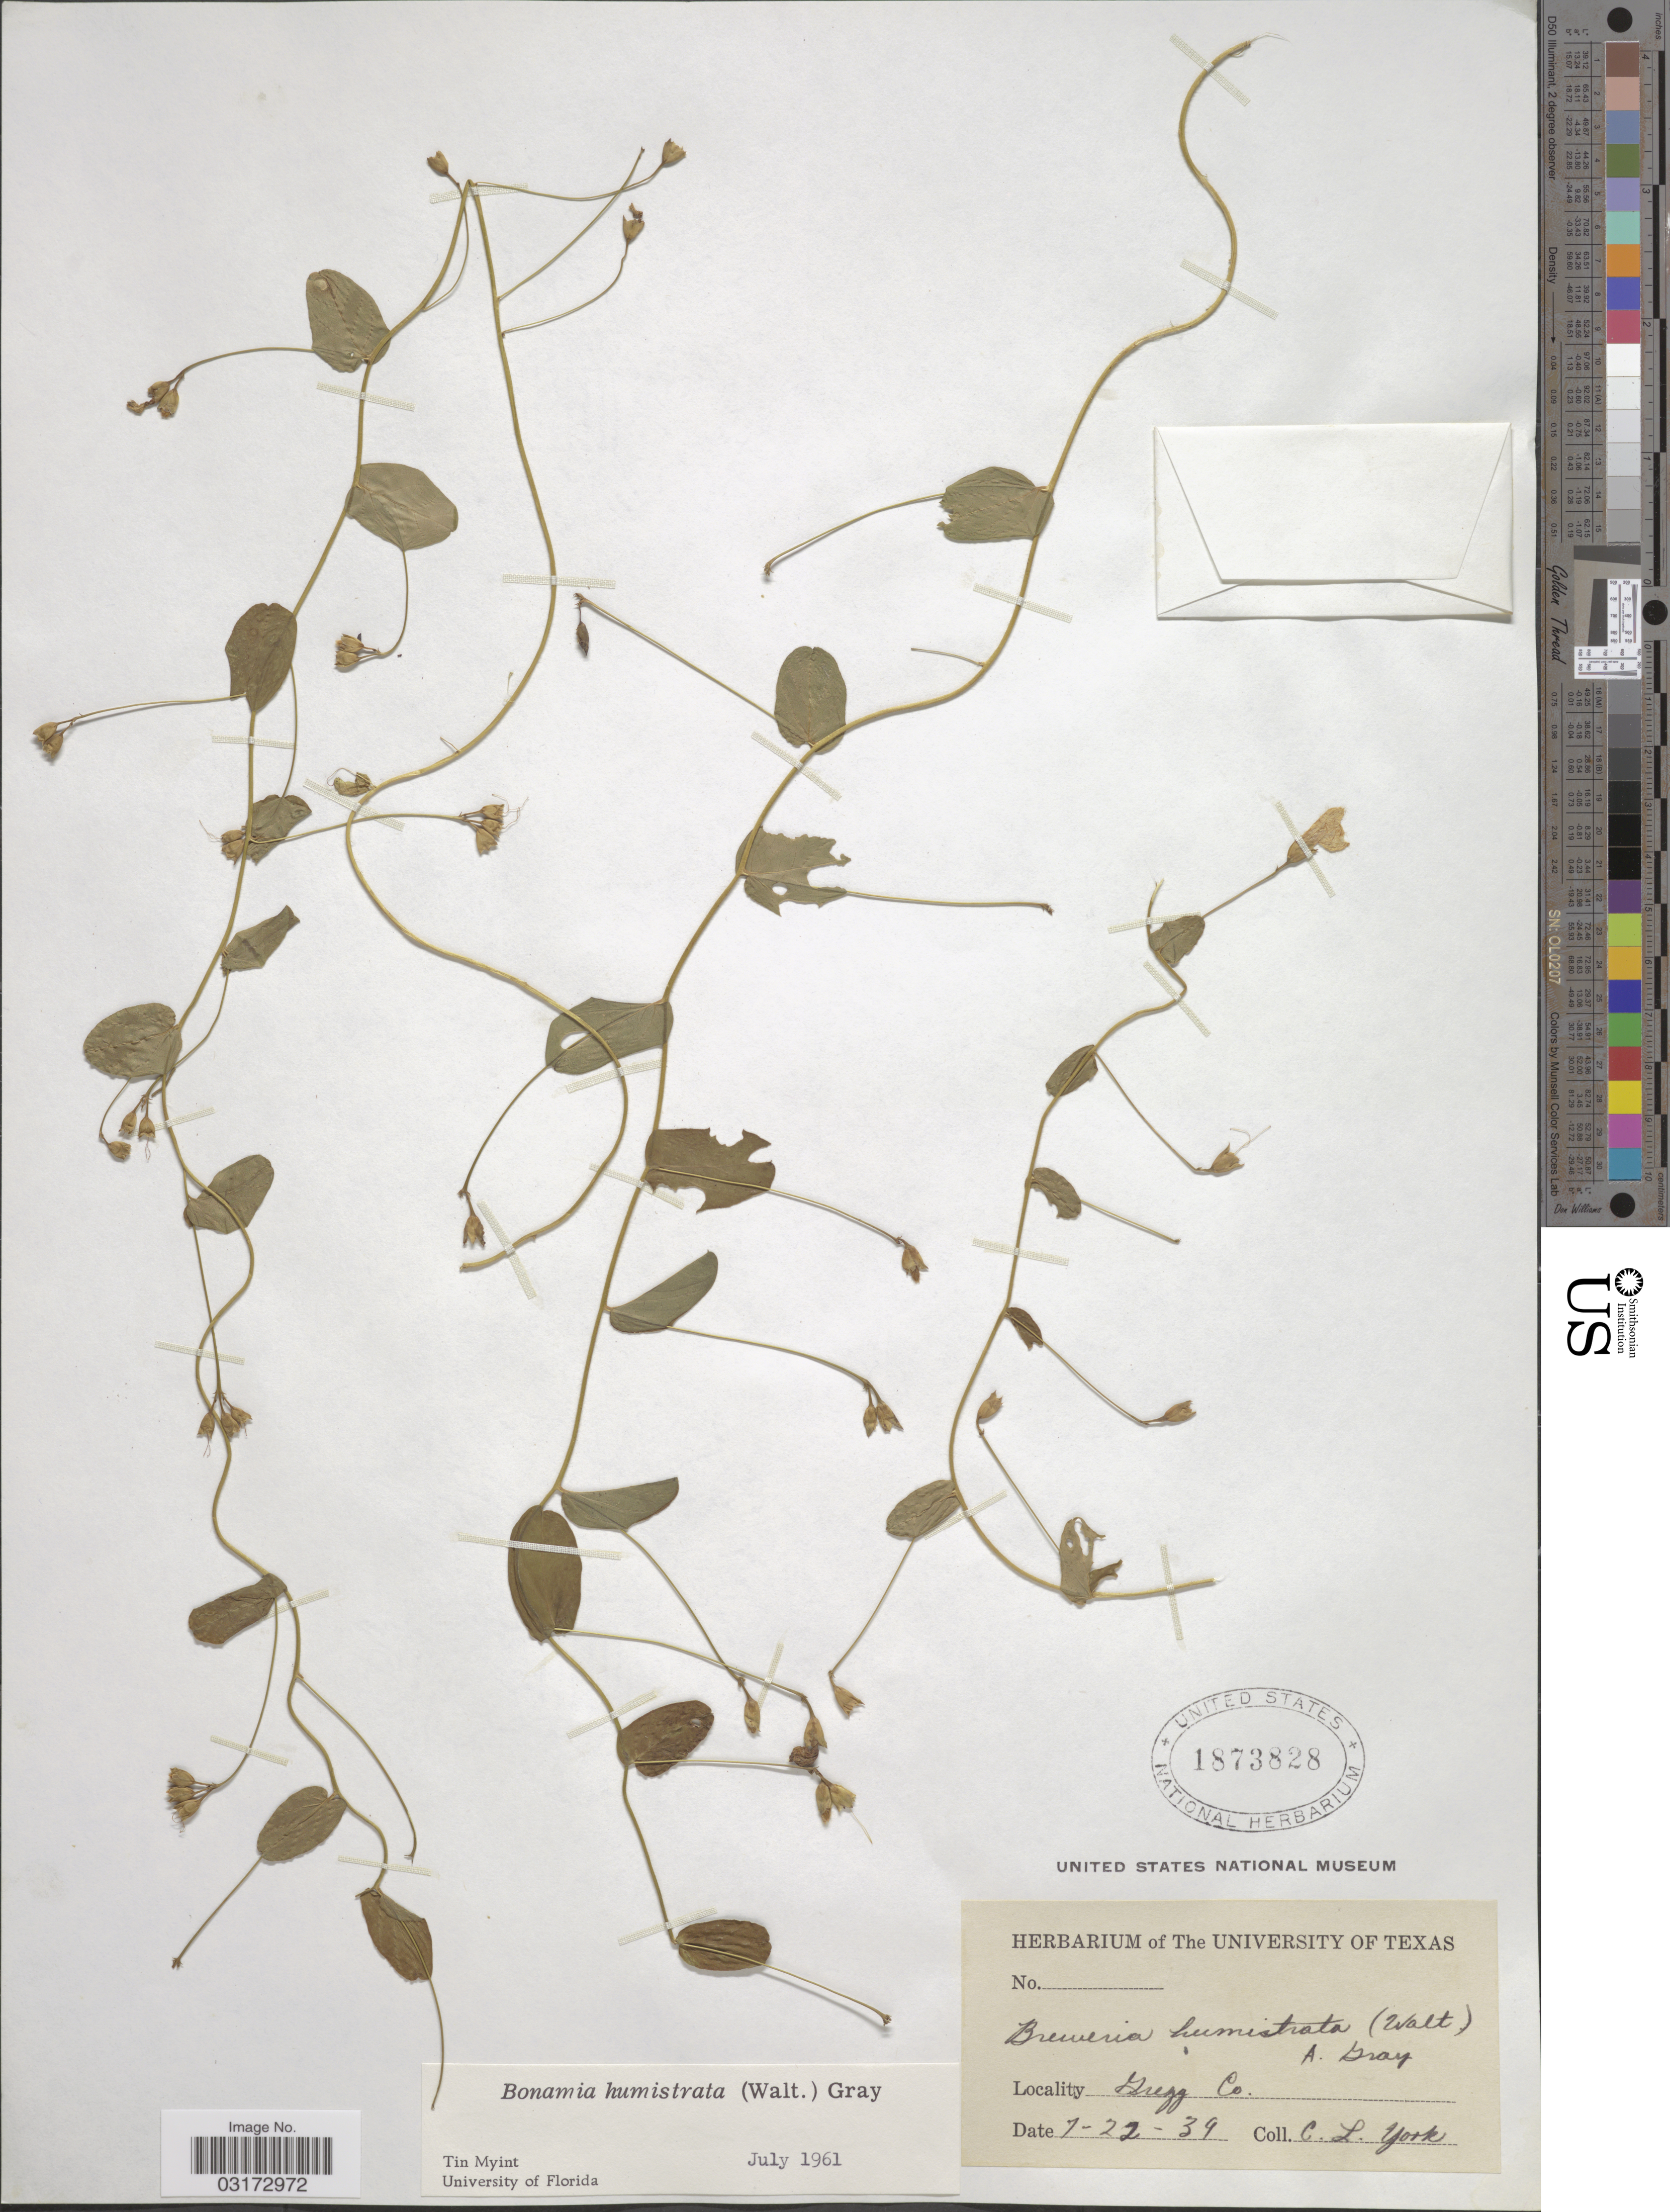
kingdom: Plantae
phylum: Tracheophyta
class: Magnoliopsida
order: Solanales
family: Convolvulaceae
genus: Stylisma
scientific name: Stylisma humistrata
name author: (Walter) Chapm.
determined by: Strong, Mark T., (BOT), Smithsonian Institution - National Museum of Natural History (UNITED STATES)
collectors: C. L. York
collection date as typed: Transcribed d/m/y: 22/7/39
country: United States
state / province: Texas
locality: Gregg Co.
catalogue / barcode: US 1873828